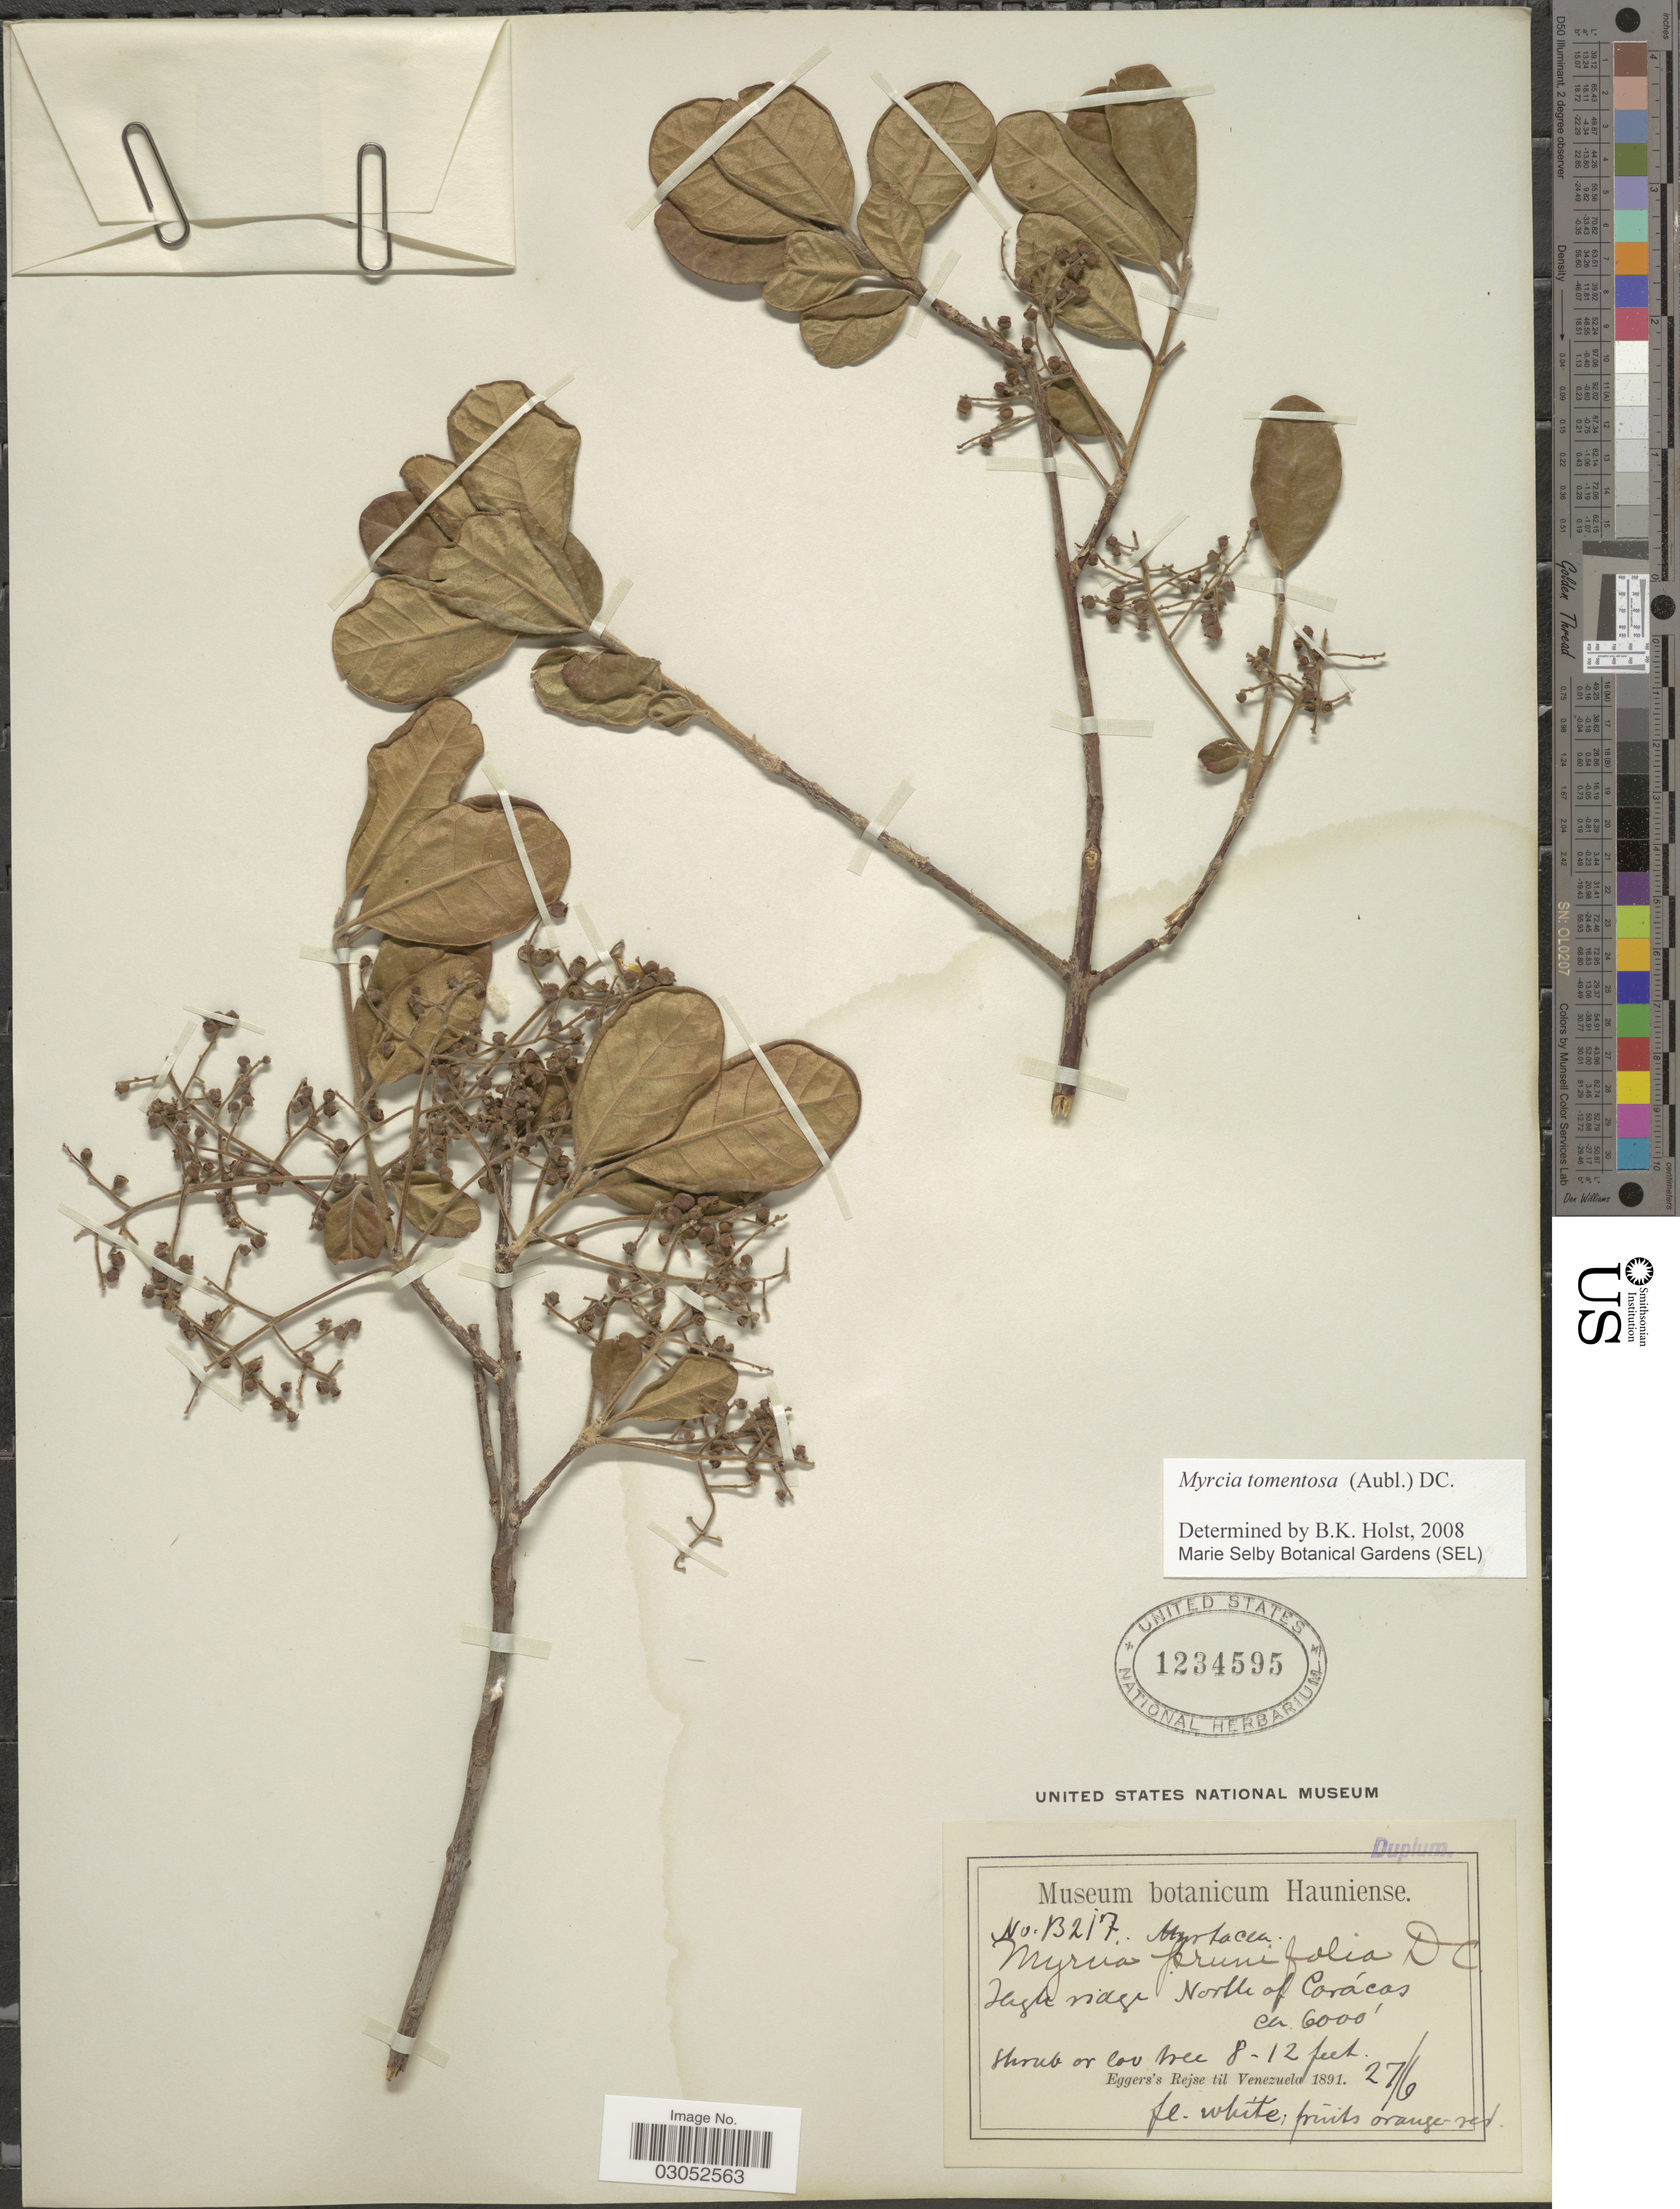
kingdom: Plantae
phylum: Tracheophyta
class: Magnoliopsida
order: Myrtales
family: Myrtaceae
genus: Myrcia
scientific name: Myrcia tomentosa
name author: (Aubl.) DC.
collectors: -. Eggers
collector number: B217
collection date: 1891-06-27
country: Venezuela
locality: High ridge North of Carácas.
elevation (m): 1829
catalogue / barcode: US 1234595